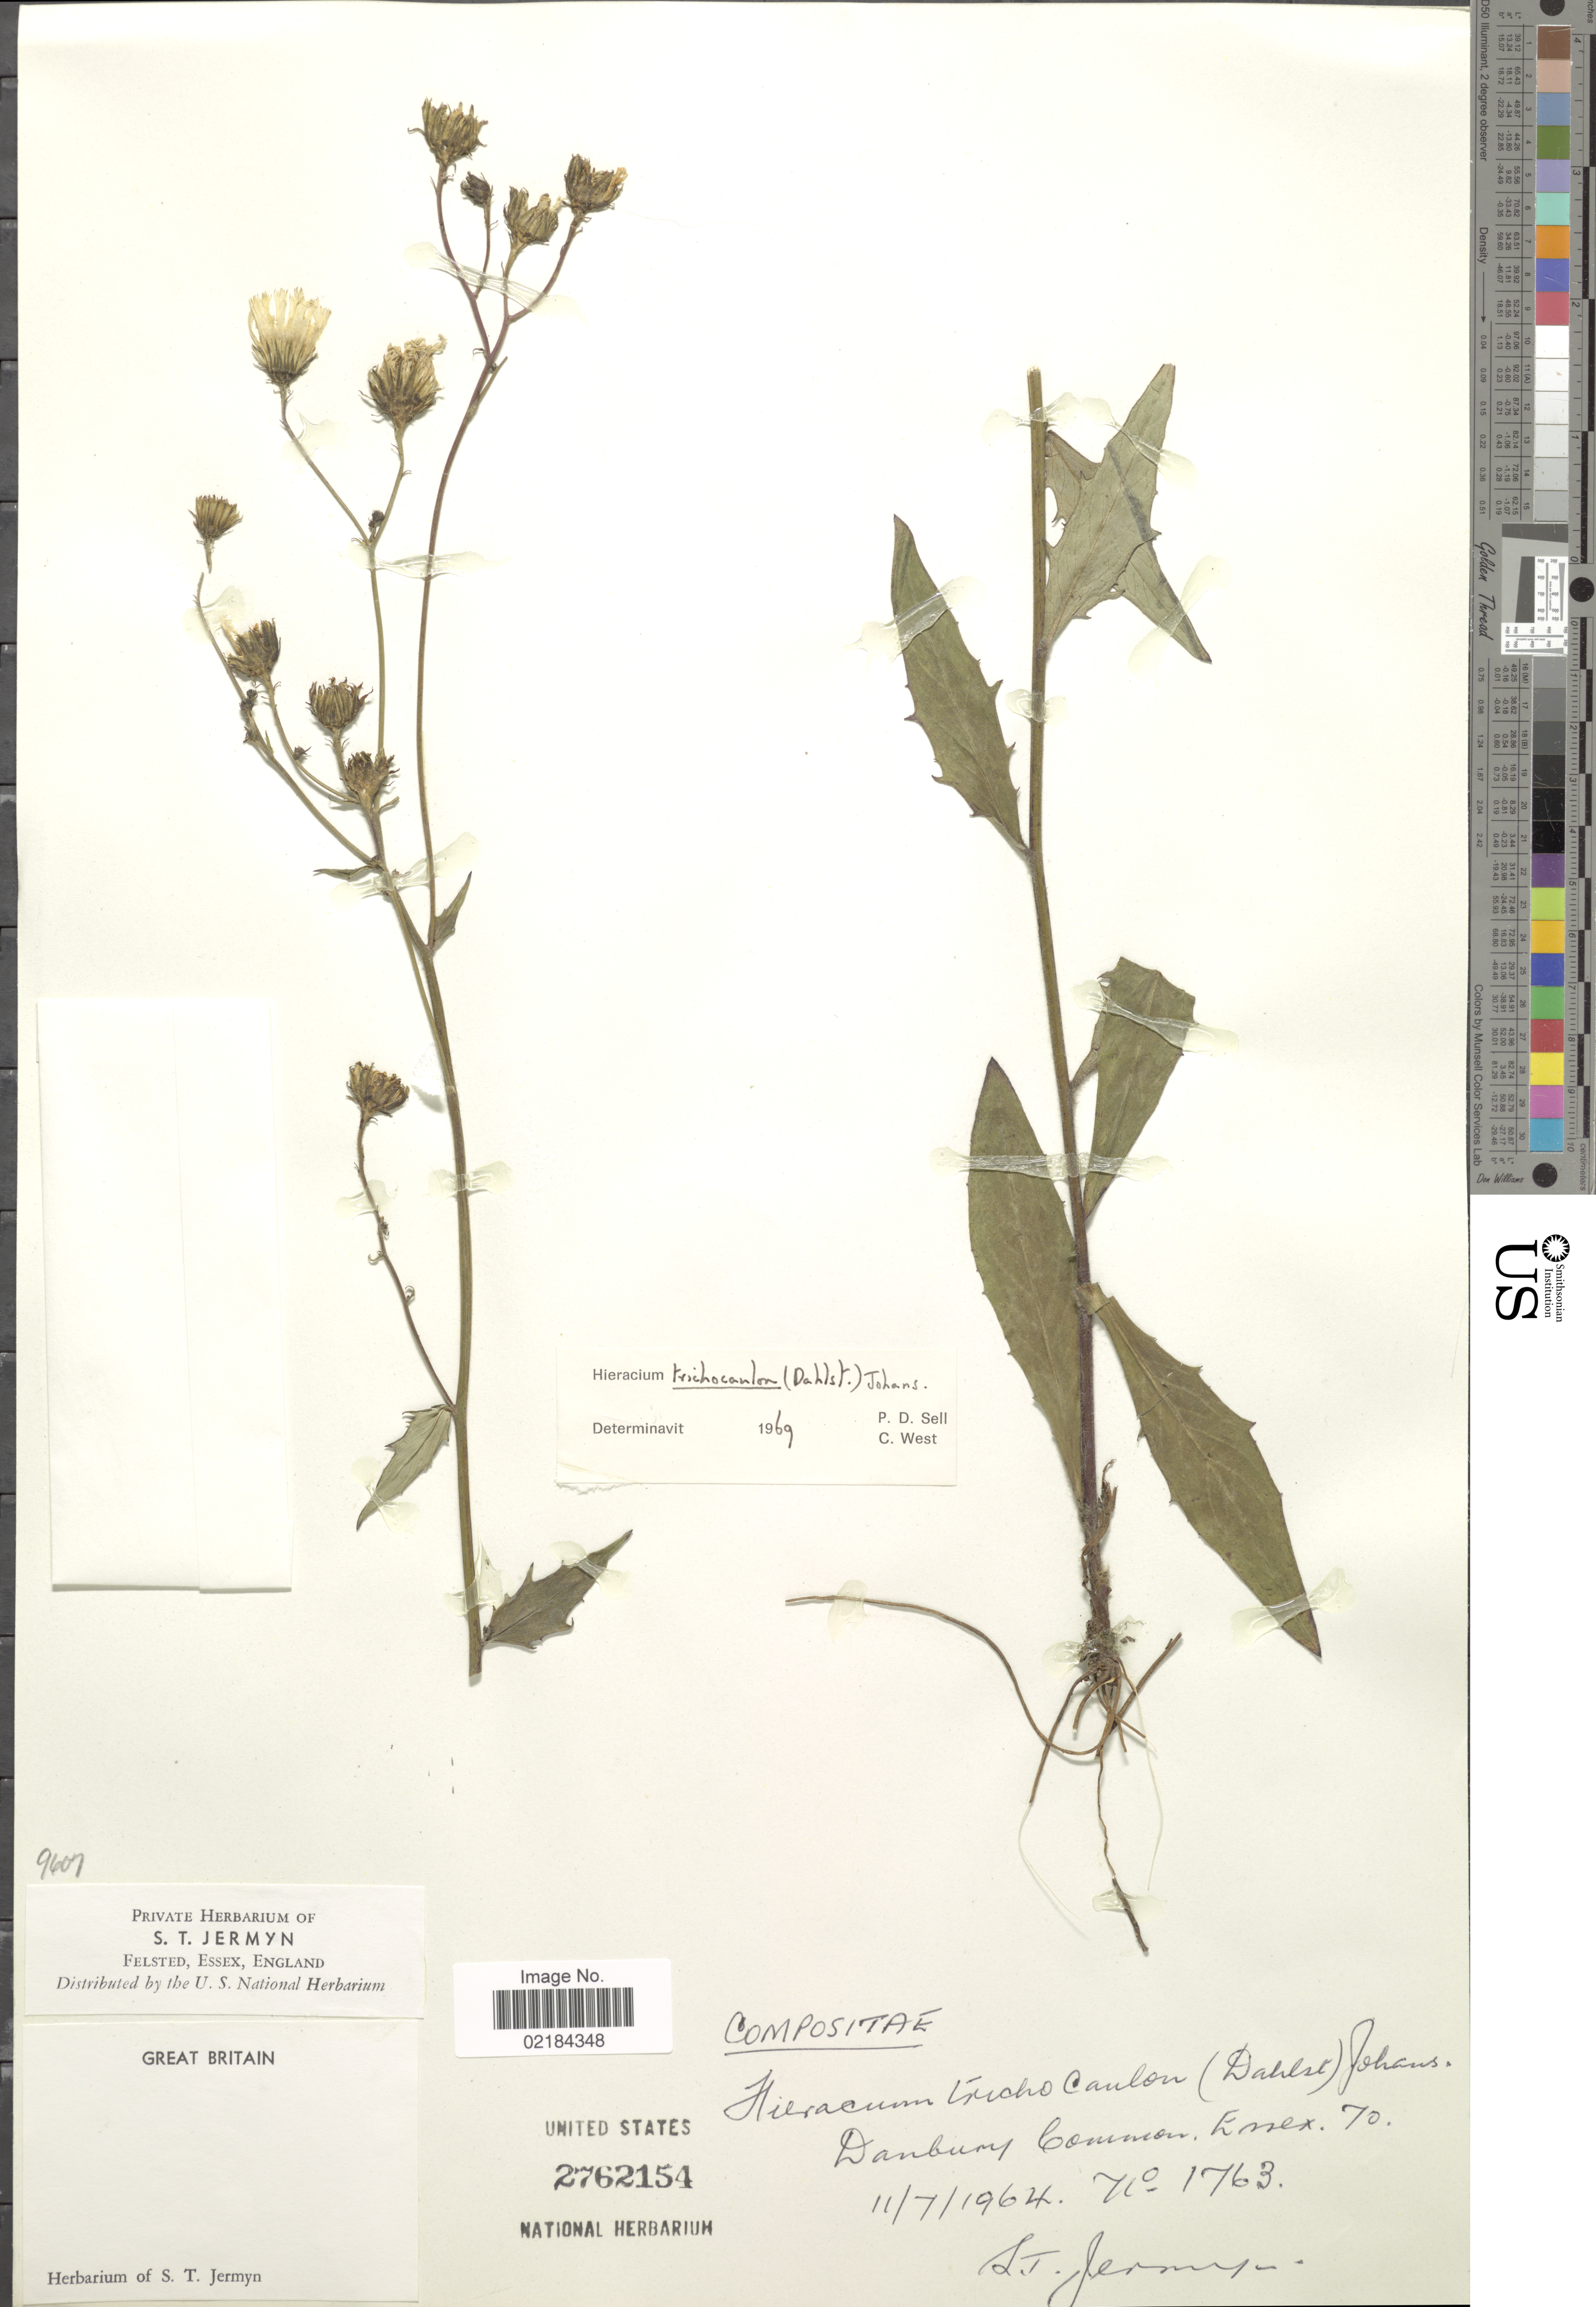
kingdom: Plantae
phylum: Tracheophyta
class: Magnoliopsida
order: Asterales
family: Asteraceae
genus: Hieracium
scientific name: Hieracium trichocaulon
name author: (Dahlst.) Johanss.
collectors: S. Jermyn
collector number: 1763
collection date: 1964-07-11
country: United Kingdom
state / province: England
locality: Great Britain. Danburg Common. Essex 70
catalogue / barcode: US 2762154